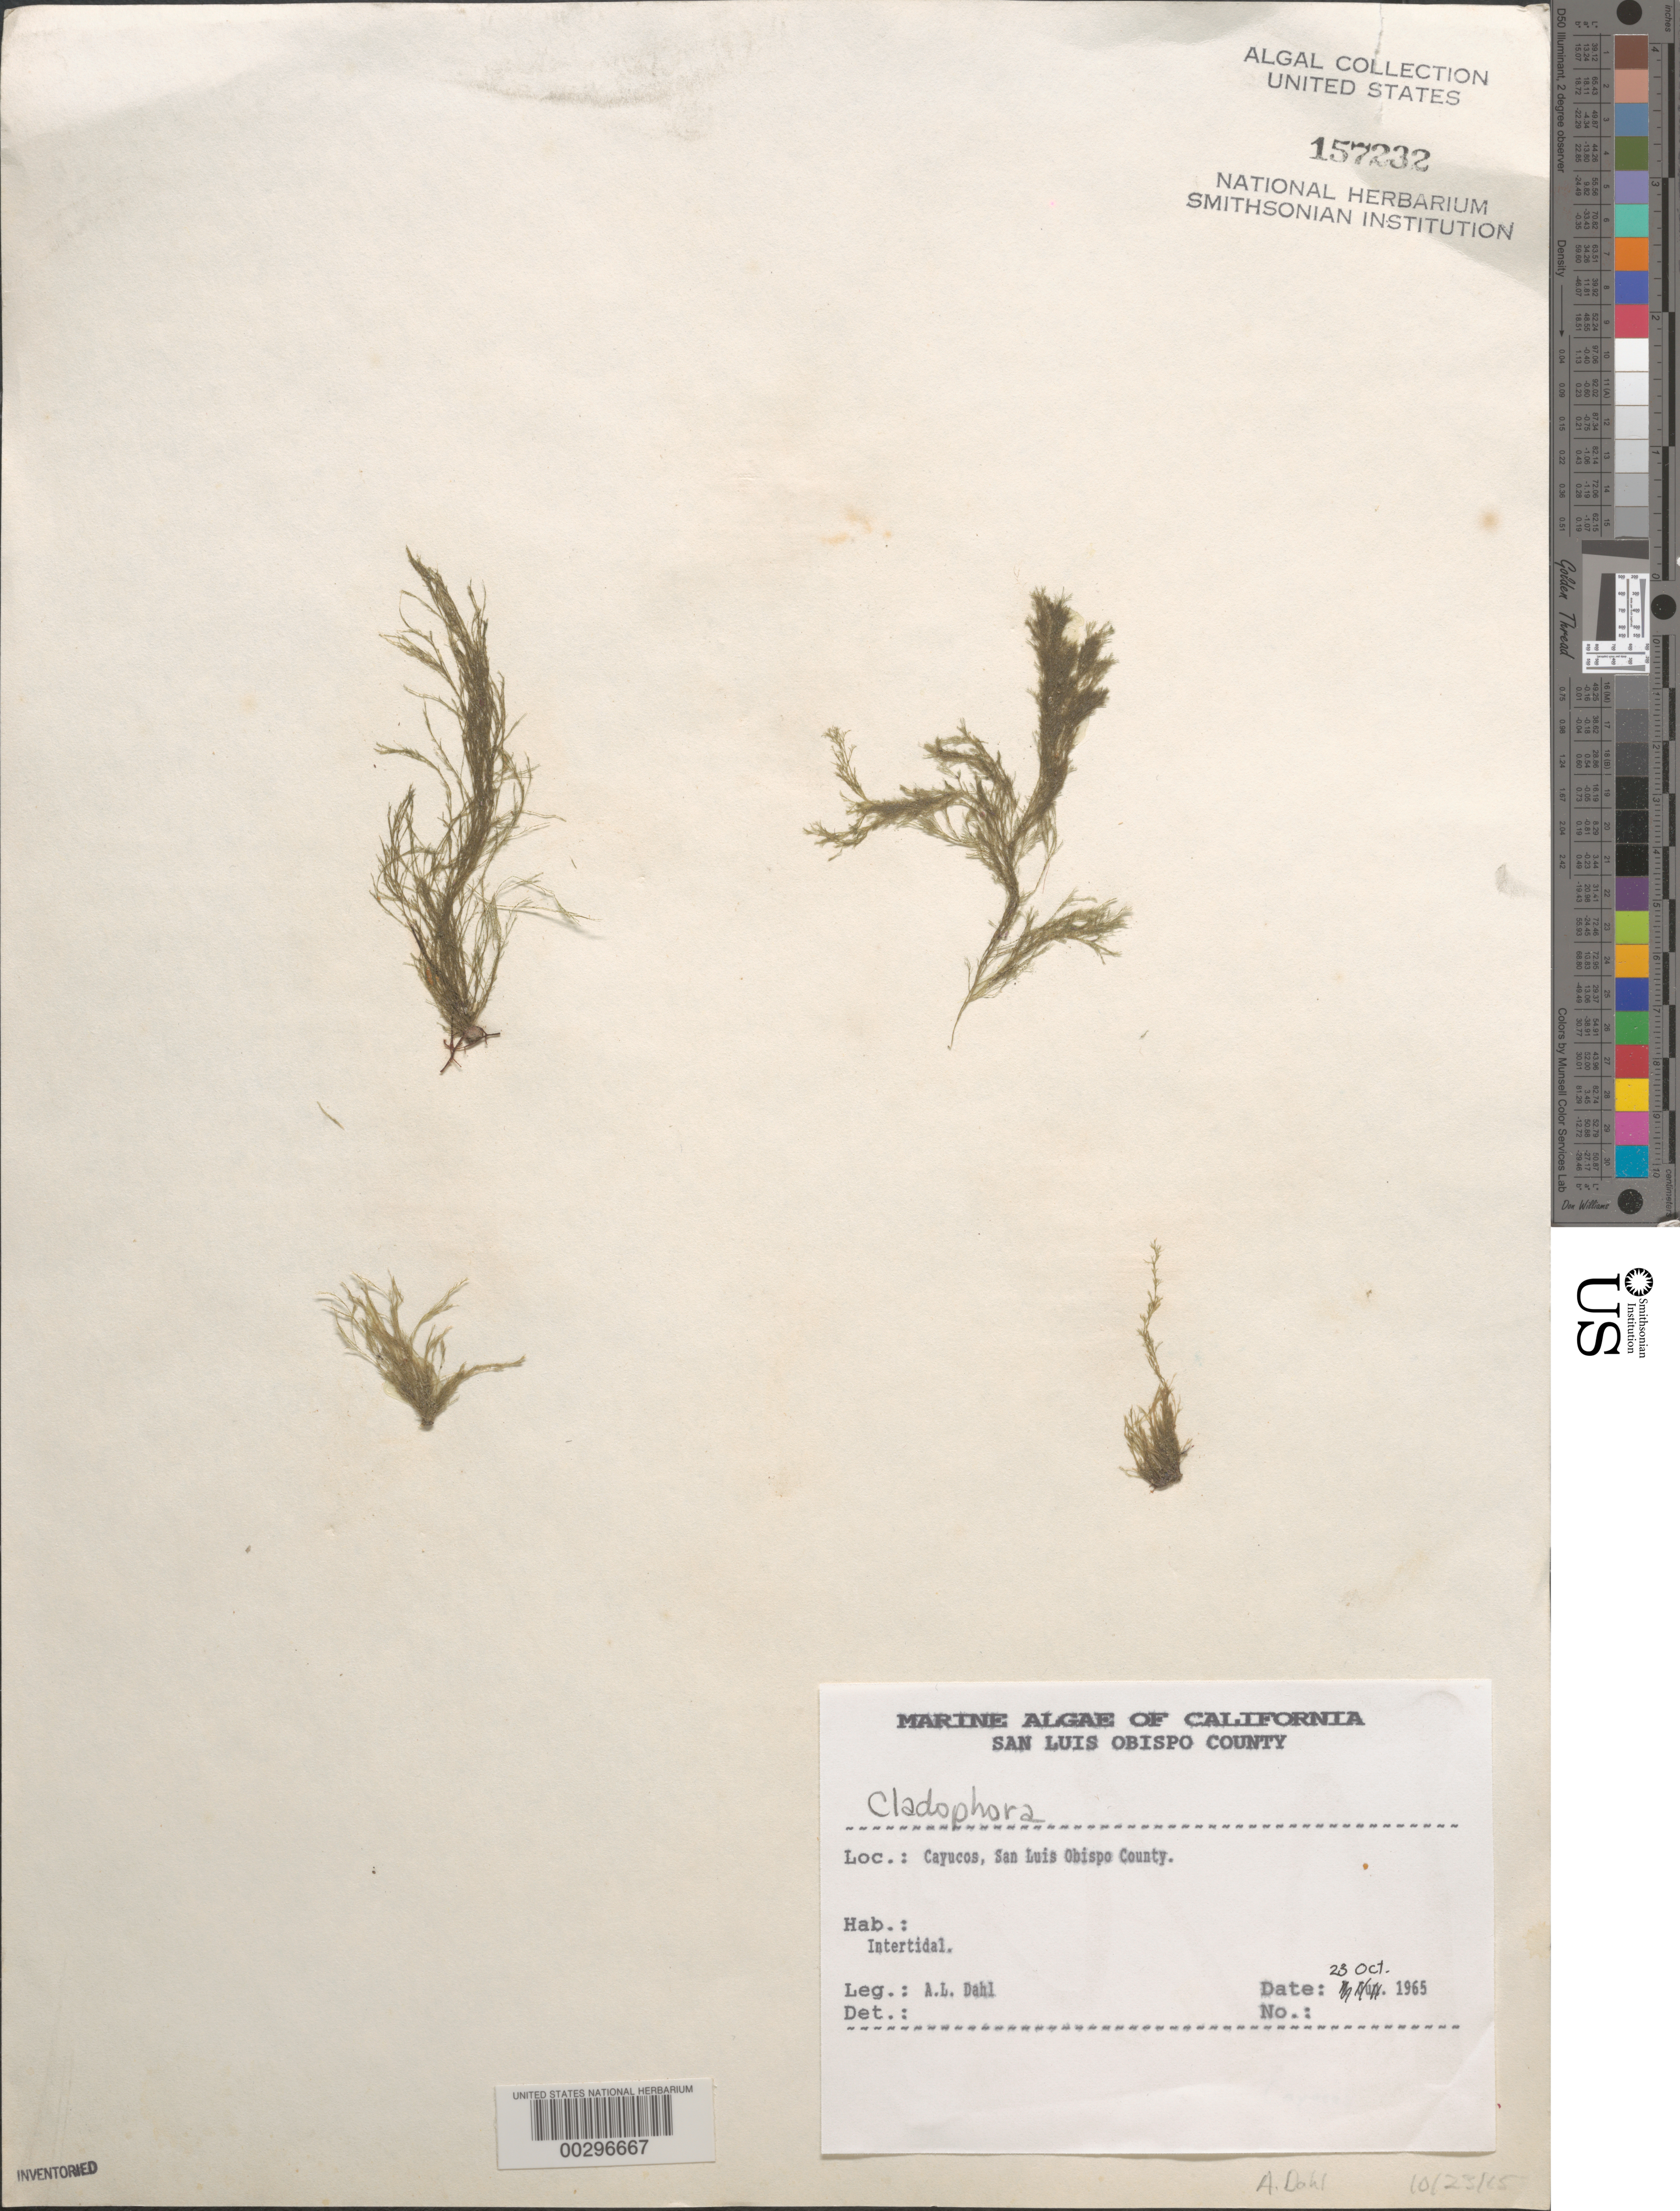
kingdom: Plantae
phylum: Chlorophyta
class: Ulvophyceae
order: Cladophorales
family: Cladophoraceae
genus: Cladophora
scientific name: Cladophora sp.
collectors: A. Dahl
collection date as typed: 23 Oct 1965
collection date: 1965-10-23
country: United States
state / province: California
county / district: San Luis Obispo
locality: Cayucos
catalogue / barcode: US 157232